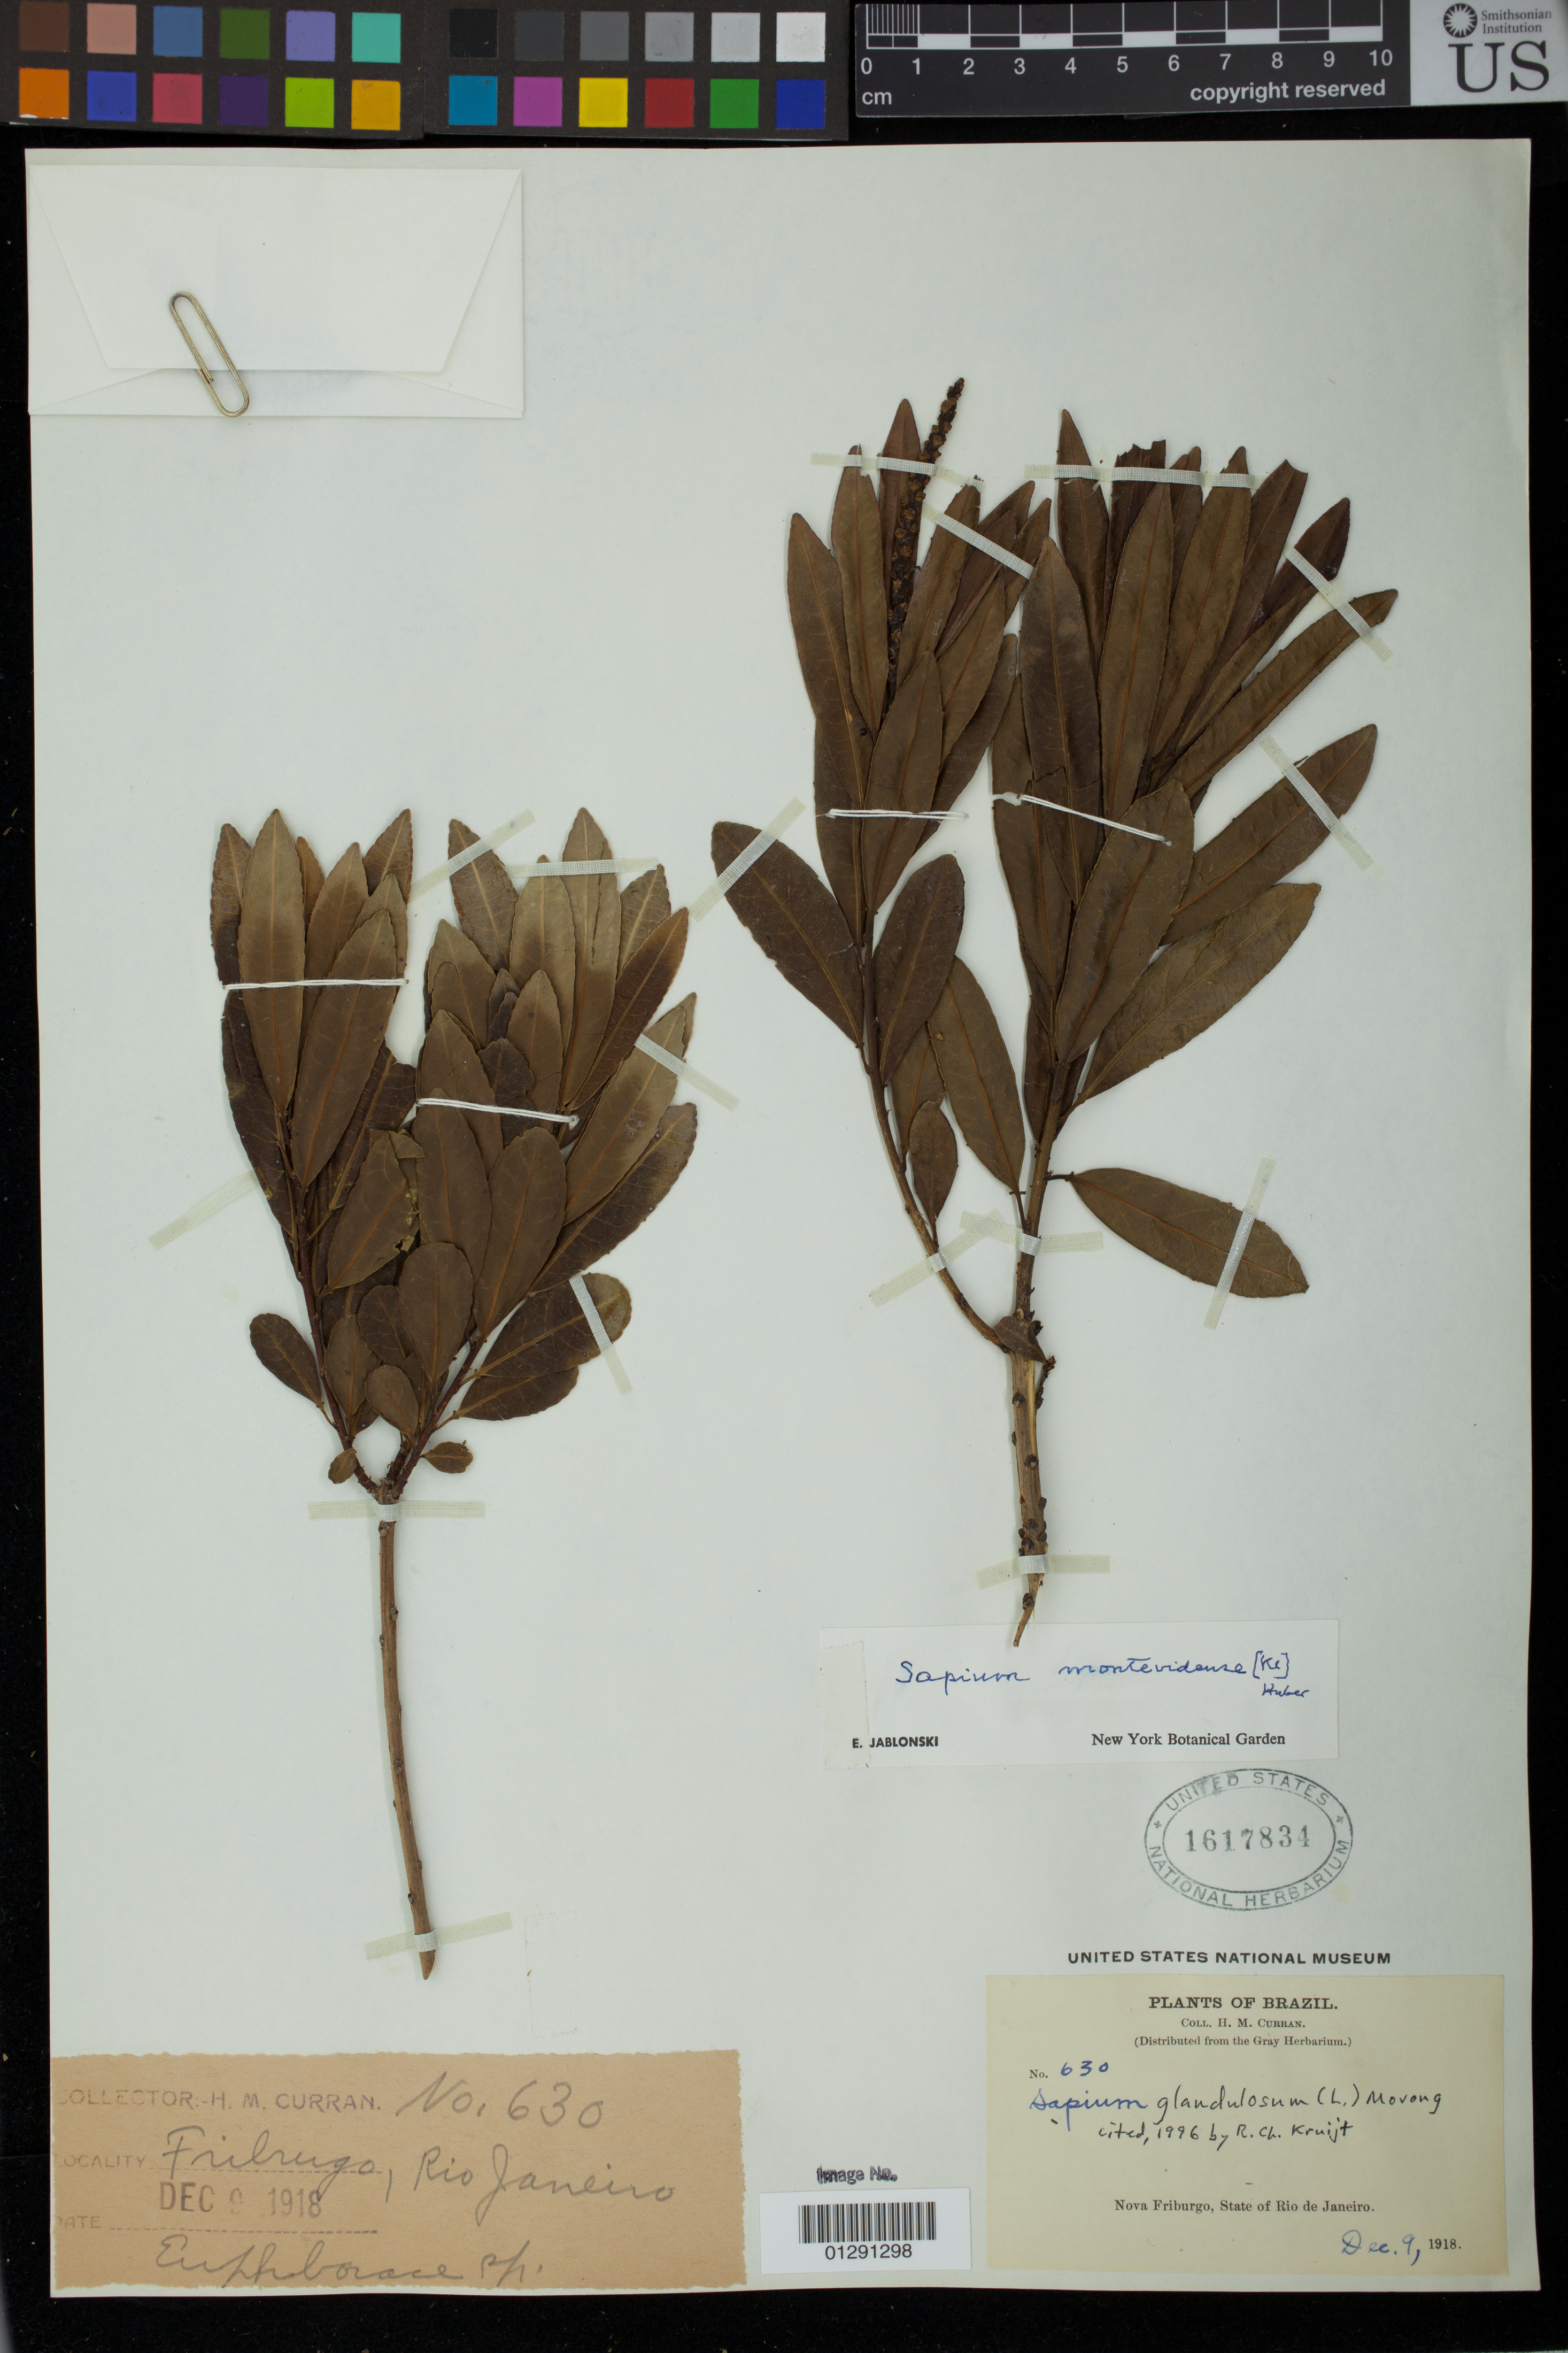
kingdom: Plantae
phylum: Tracheophyta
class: Magnoliopsida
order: Malpighiales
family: Euphorbiaceae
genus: Sapium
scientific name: Sapium glandulatum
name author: (Vell.) Pax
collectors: H. M. Curran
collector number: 630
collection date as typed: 09 Dec 1918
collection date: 1918-12-09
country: Brazil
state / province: Rio de Janeiro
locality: Nova friburgo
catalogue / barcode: US 1617831